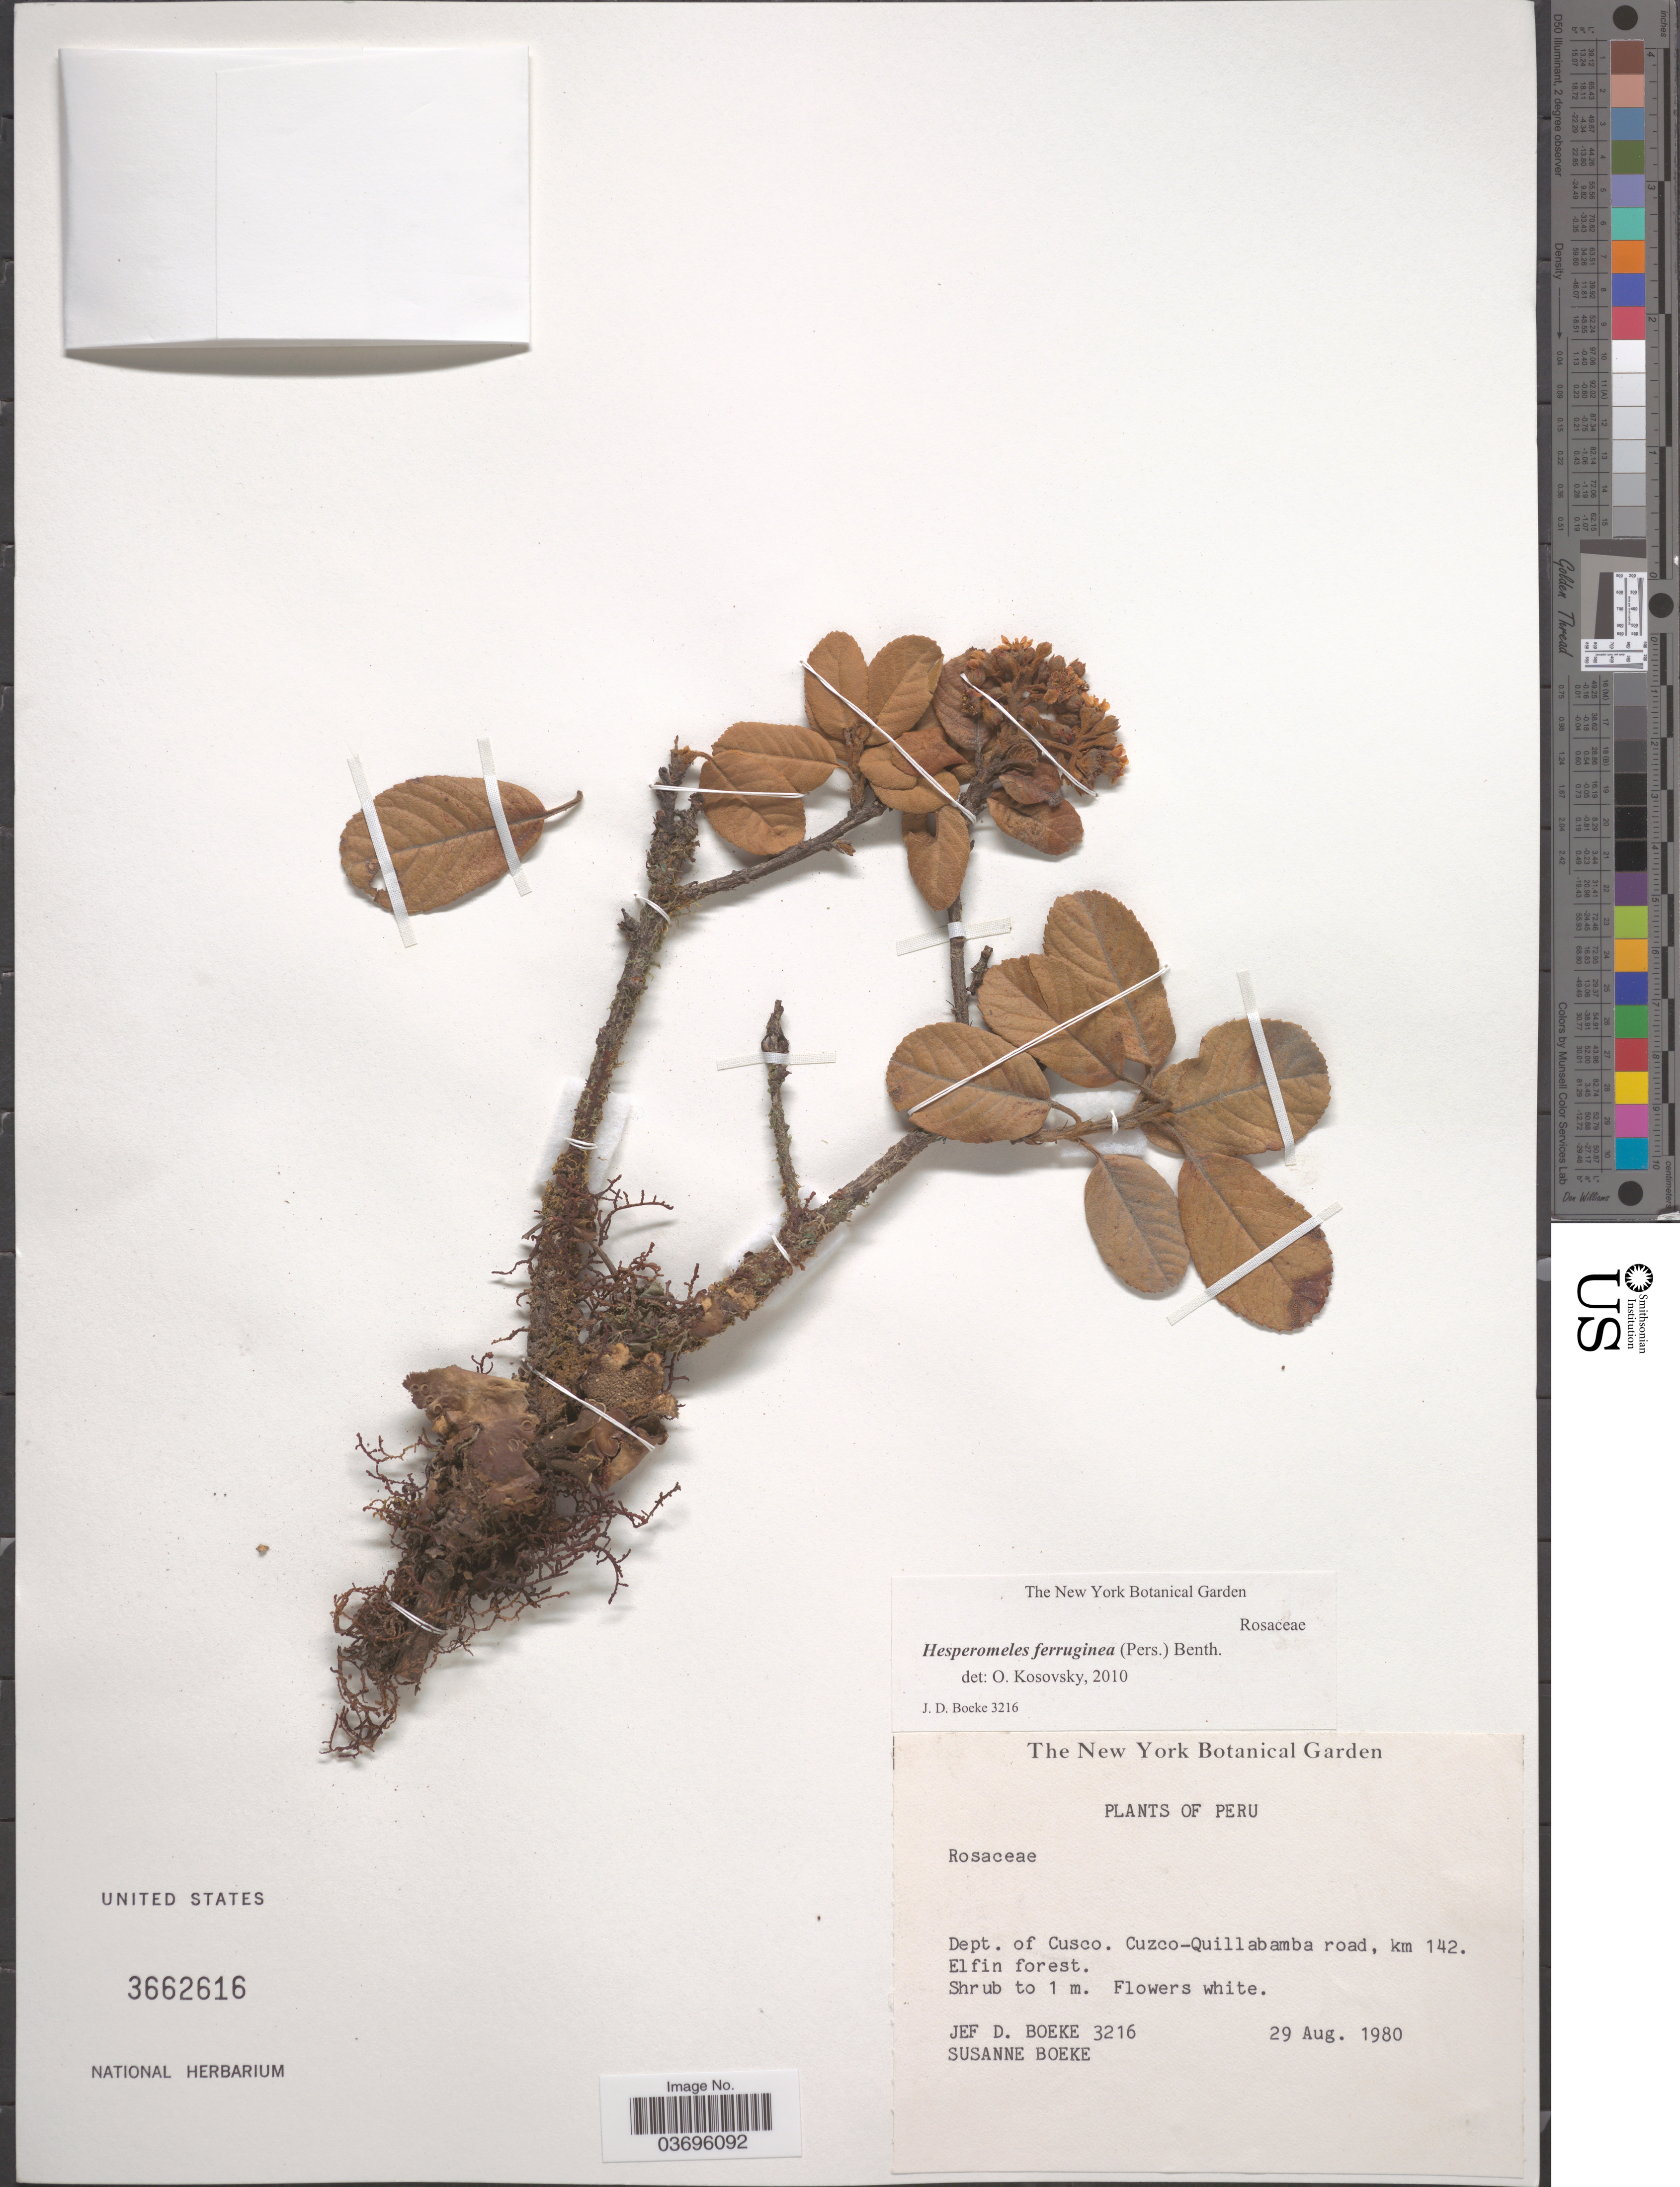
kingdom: Plantae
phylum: Tracheophyta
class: Magnoliopsida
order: Rosales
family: Rosaceae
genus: Hesperomeles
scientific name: Hesperomeles ferruginea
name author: (Juss. ex Pers.) Benth.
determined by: Kosovsky, O.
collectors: J. Boeke & S. Boeke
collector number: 3216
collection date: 1980-08-29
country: Peru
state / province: Cusco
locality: Dept. of Cusco. Cuzco-Quillabamba road, km 142. Elfin forest.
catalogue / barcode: US 3662616